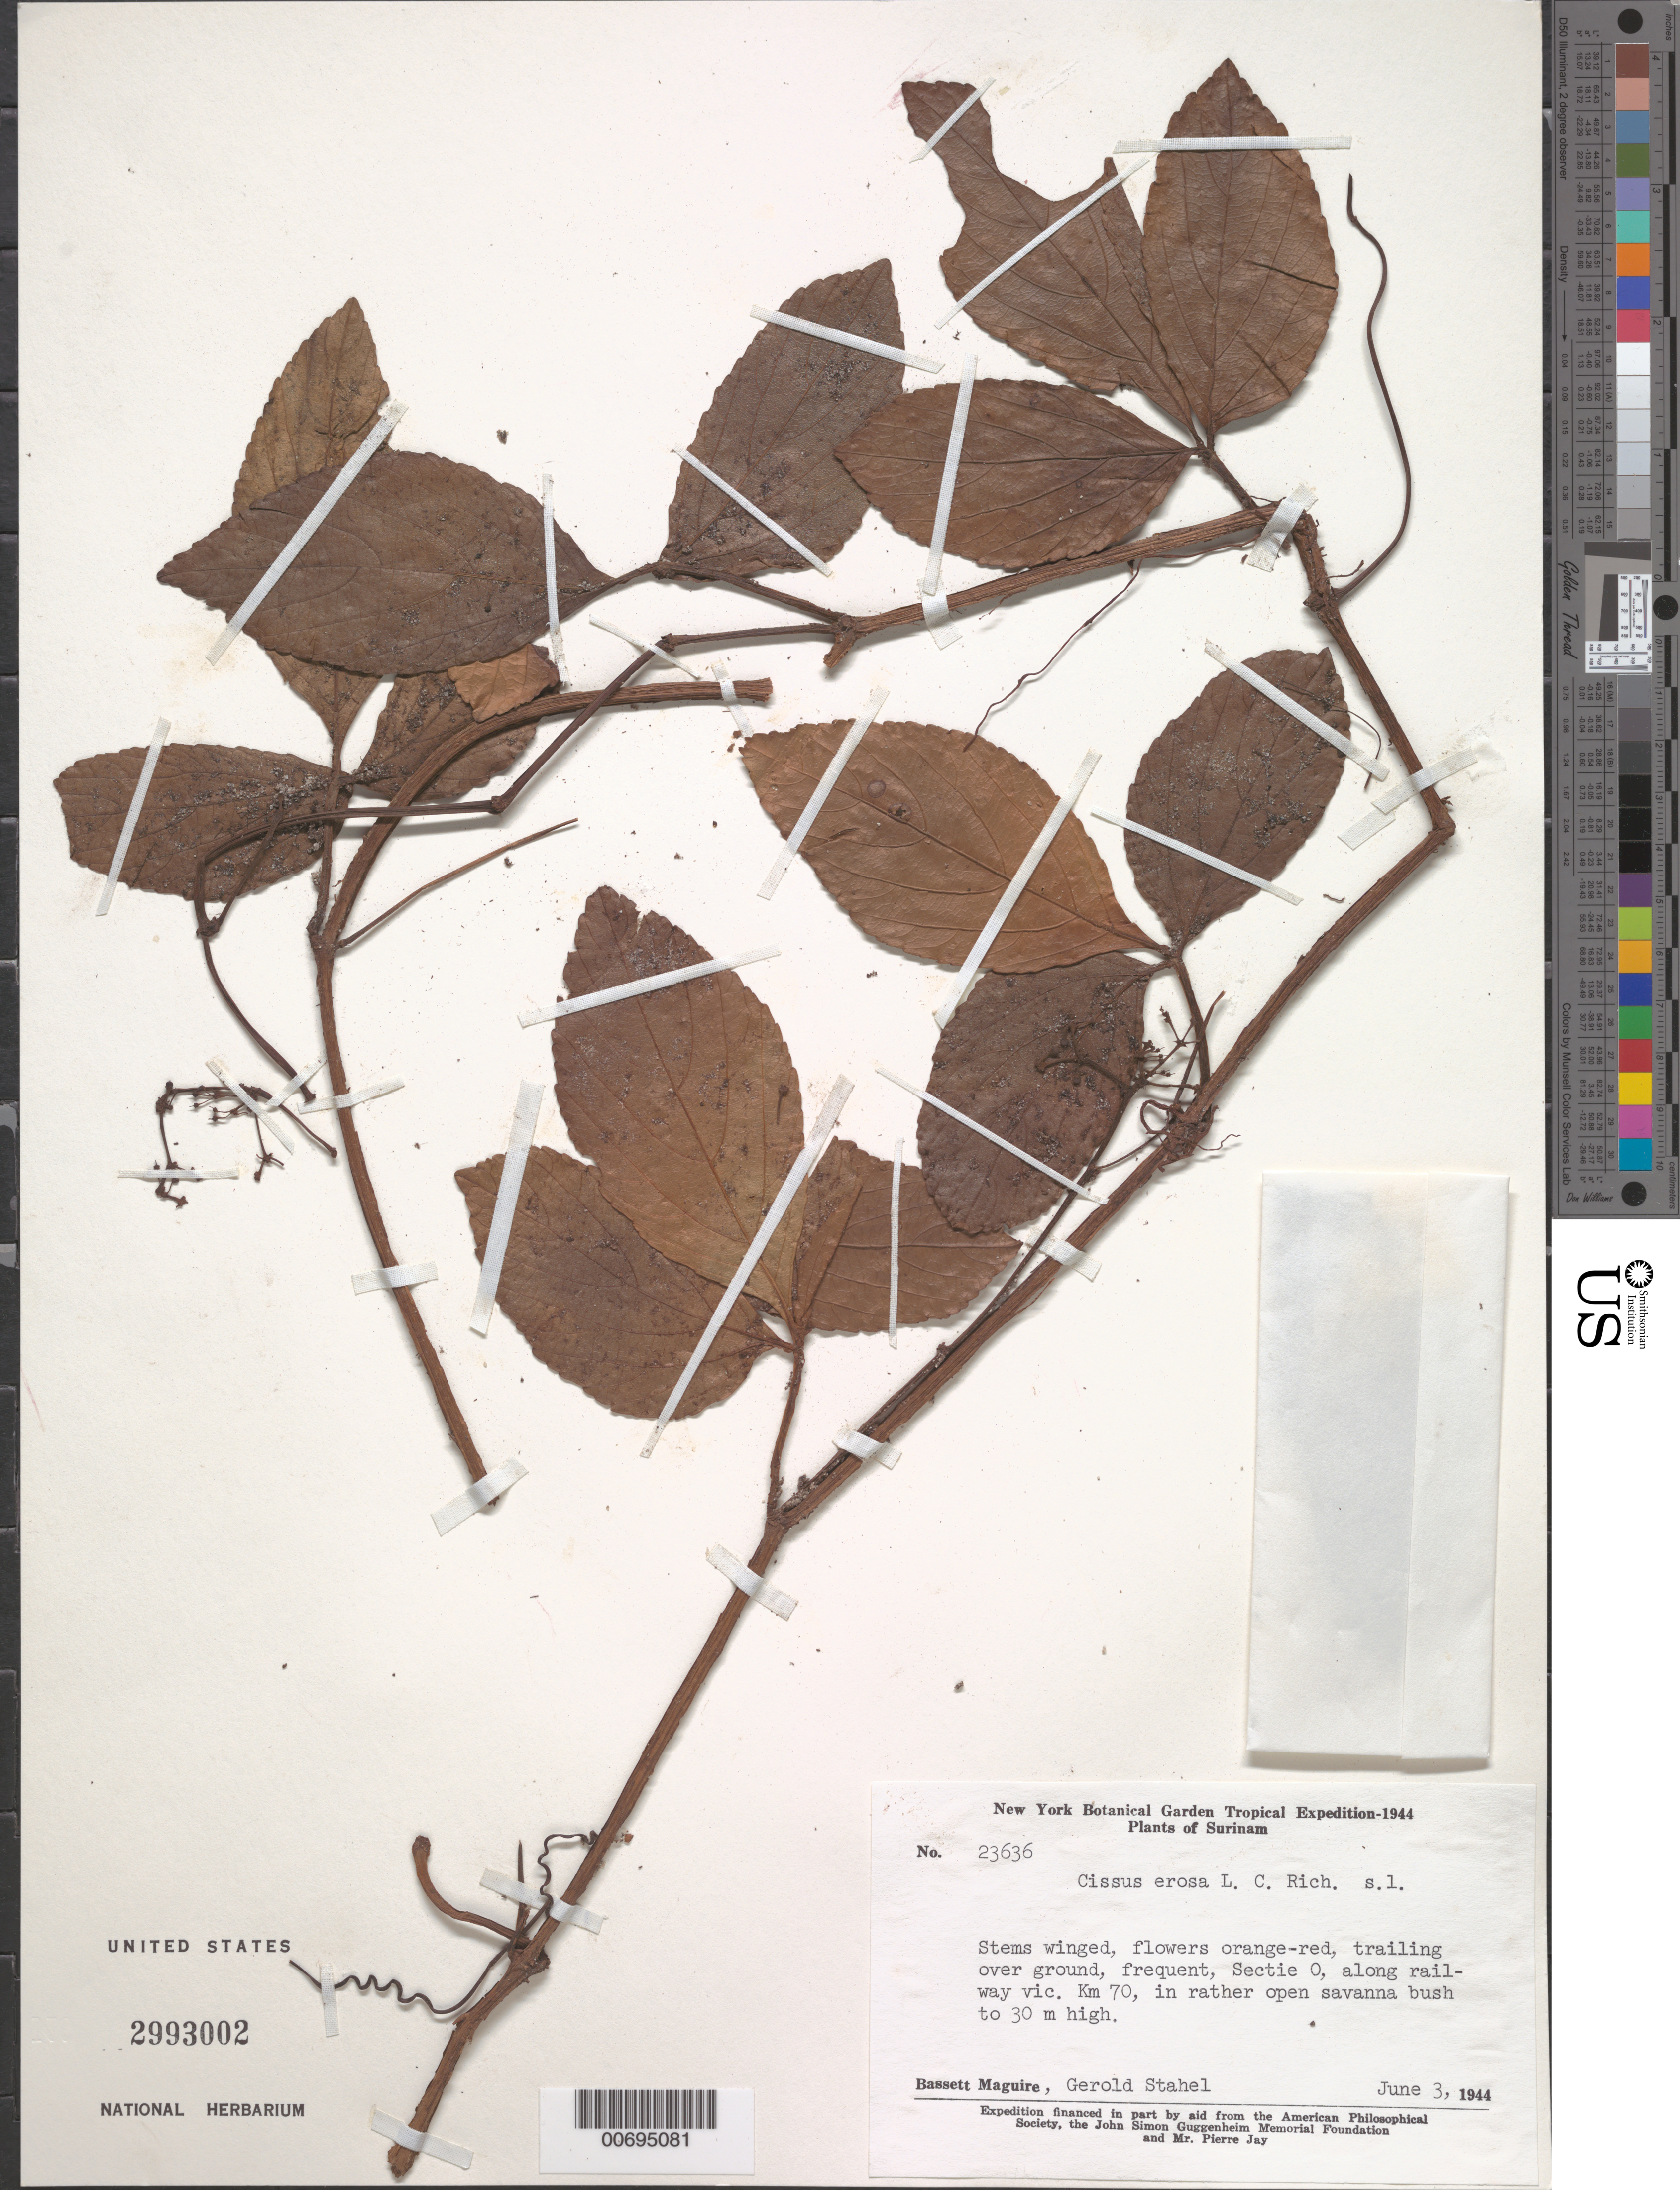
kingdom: Plantae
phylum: Tracheophyta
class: Magnoliopsida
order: Vitales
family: Vitaceae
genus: Cissus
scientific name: Cissus erosa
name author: Rich.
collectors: B. Maguire & G. Stahel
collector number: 23636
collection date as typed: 3-Jun-44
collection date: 1944-06-03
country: Suriname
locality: Zanderij Is, Sectie O, km 70, along railroad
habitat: Along railroad, open savanna bush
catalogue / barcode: US 2993002